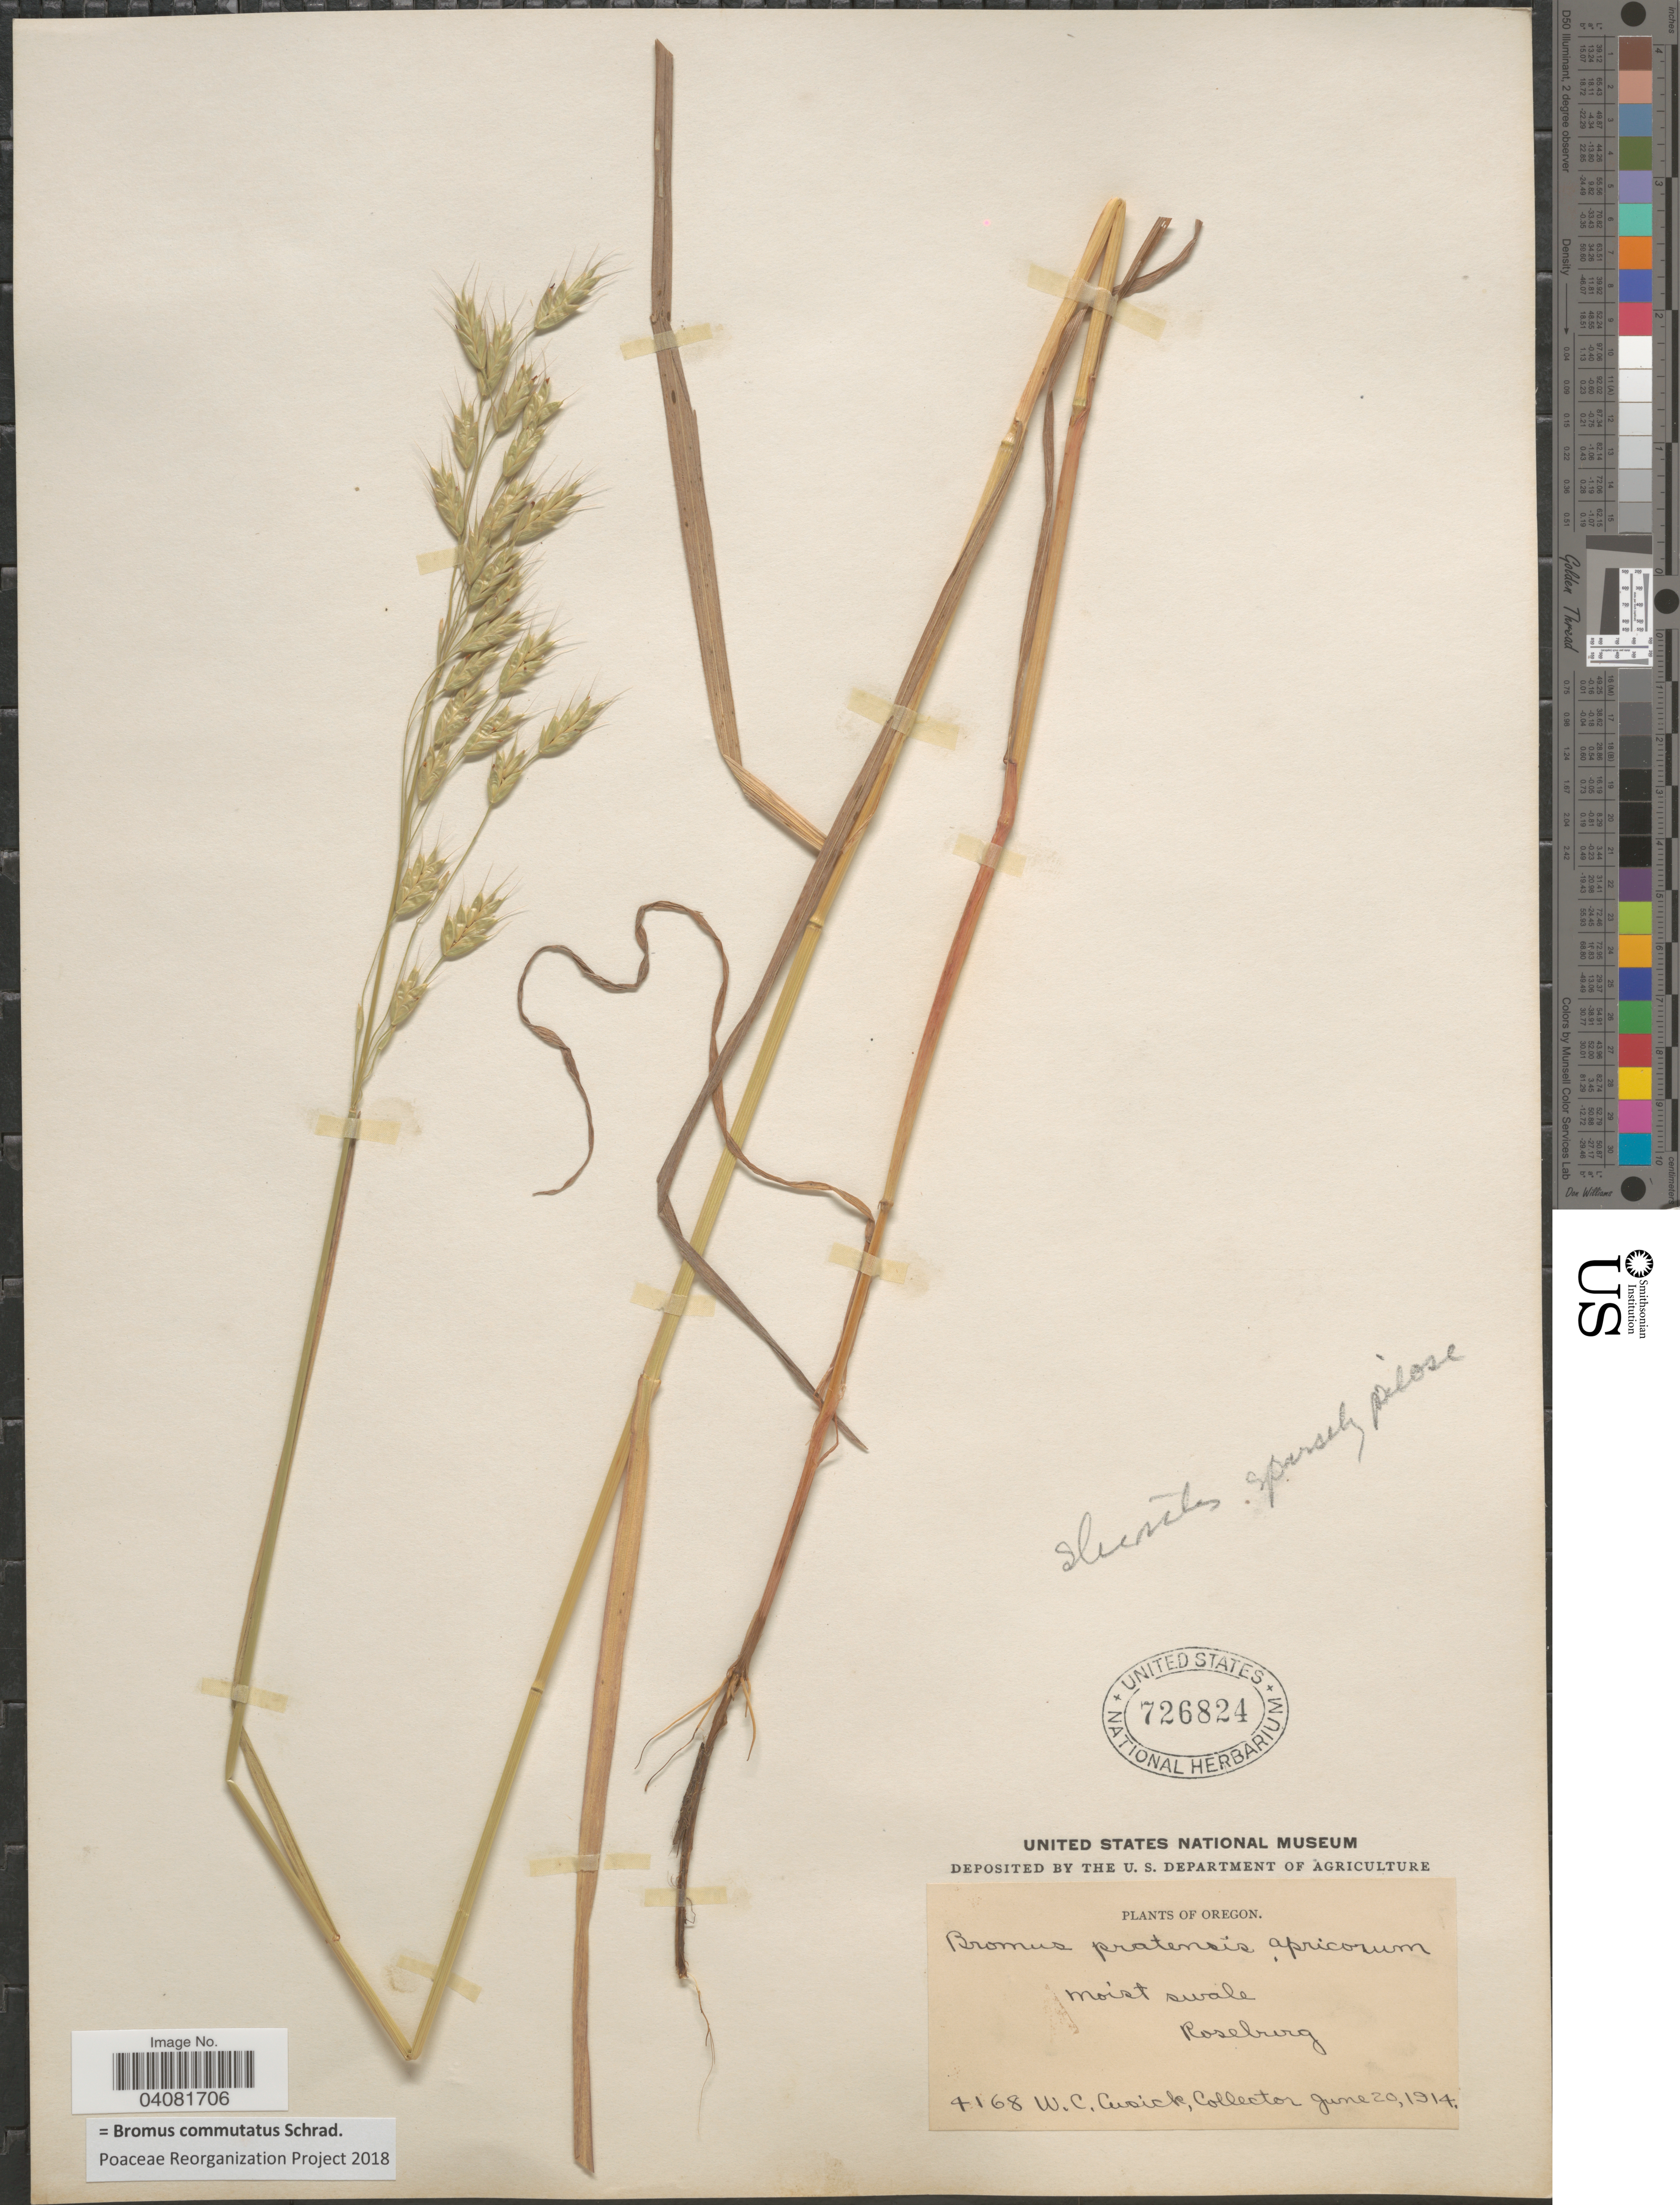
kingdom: Plantae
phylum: Tracheophyta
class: Liliopsida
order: Poales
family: Poaceae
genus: Bromus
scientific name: Bromus commutatus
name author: Schrad.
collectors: W. C. Cusick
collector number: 4168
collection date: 1914-06-20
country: United States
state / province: Oregon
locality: Roseburg.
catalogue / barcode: US 726824